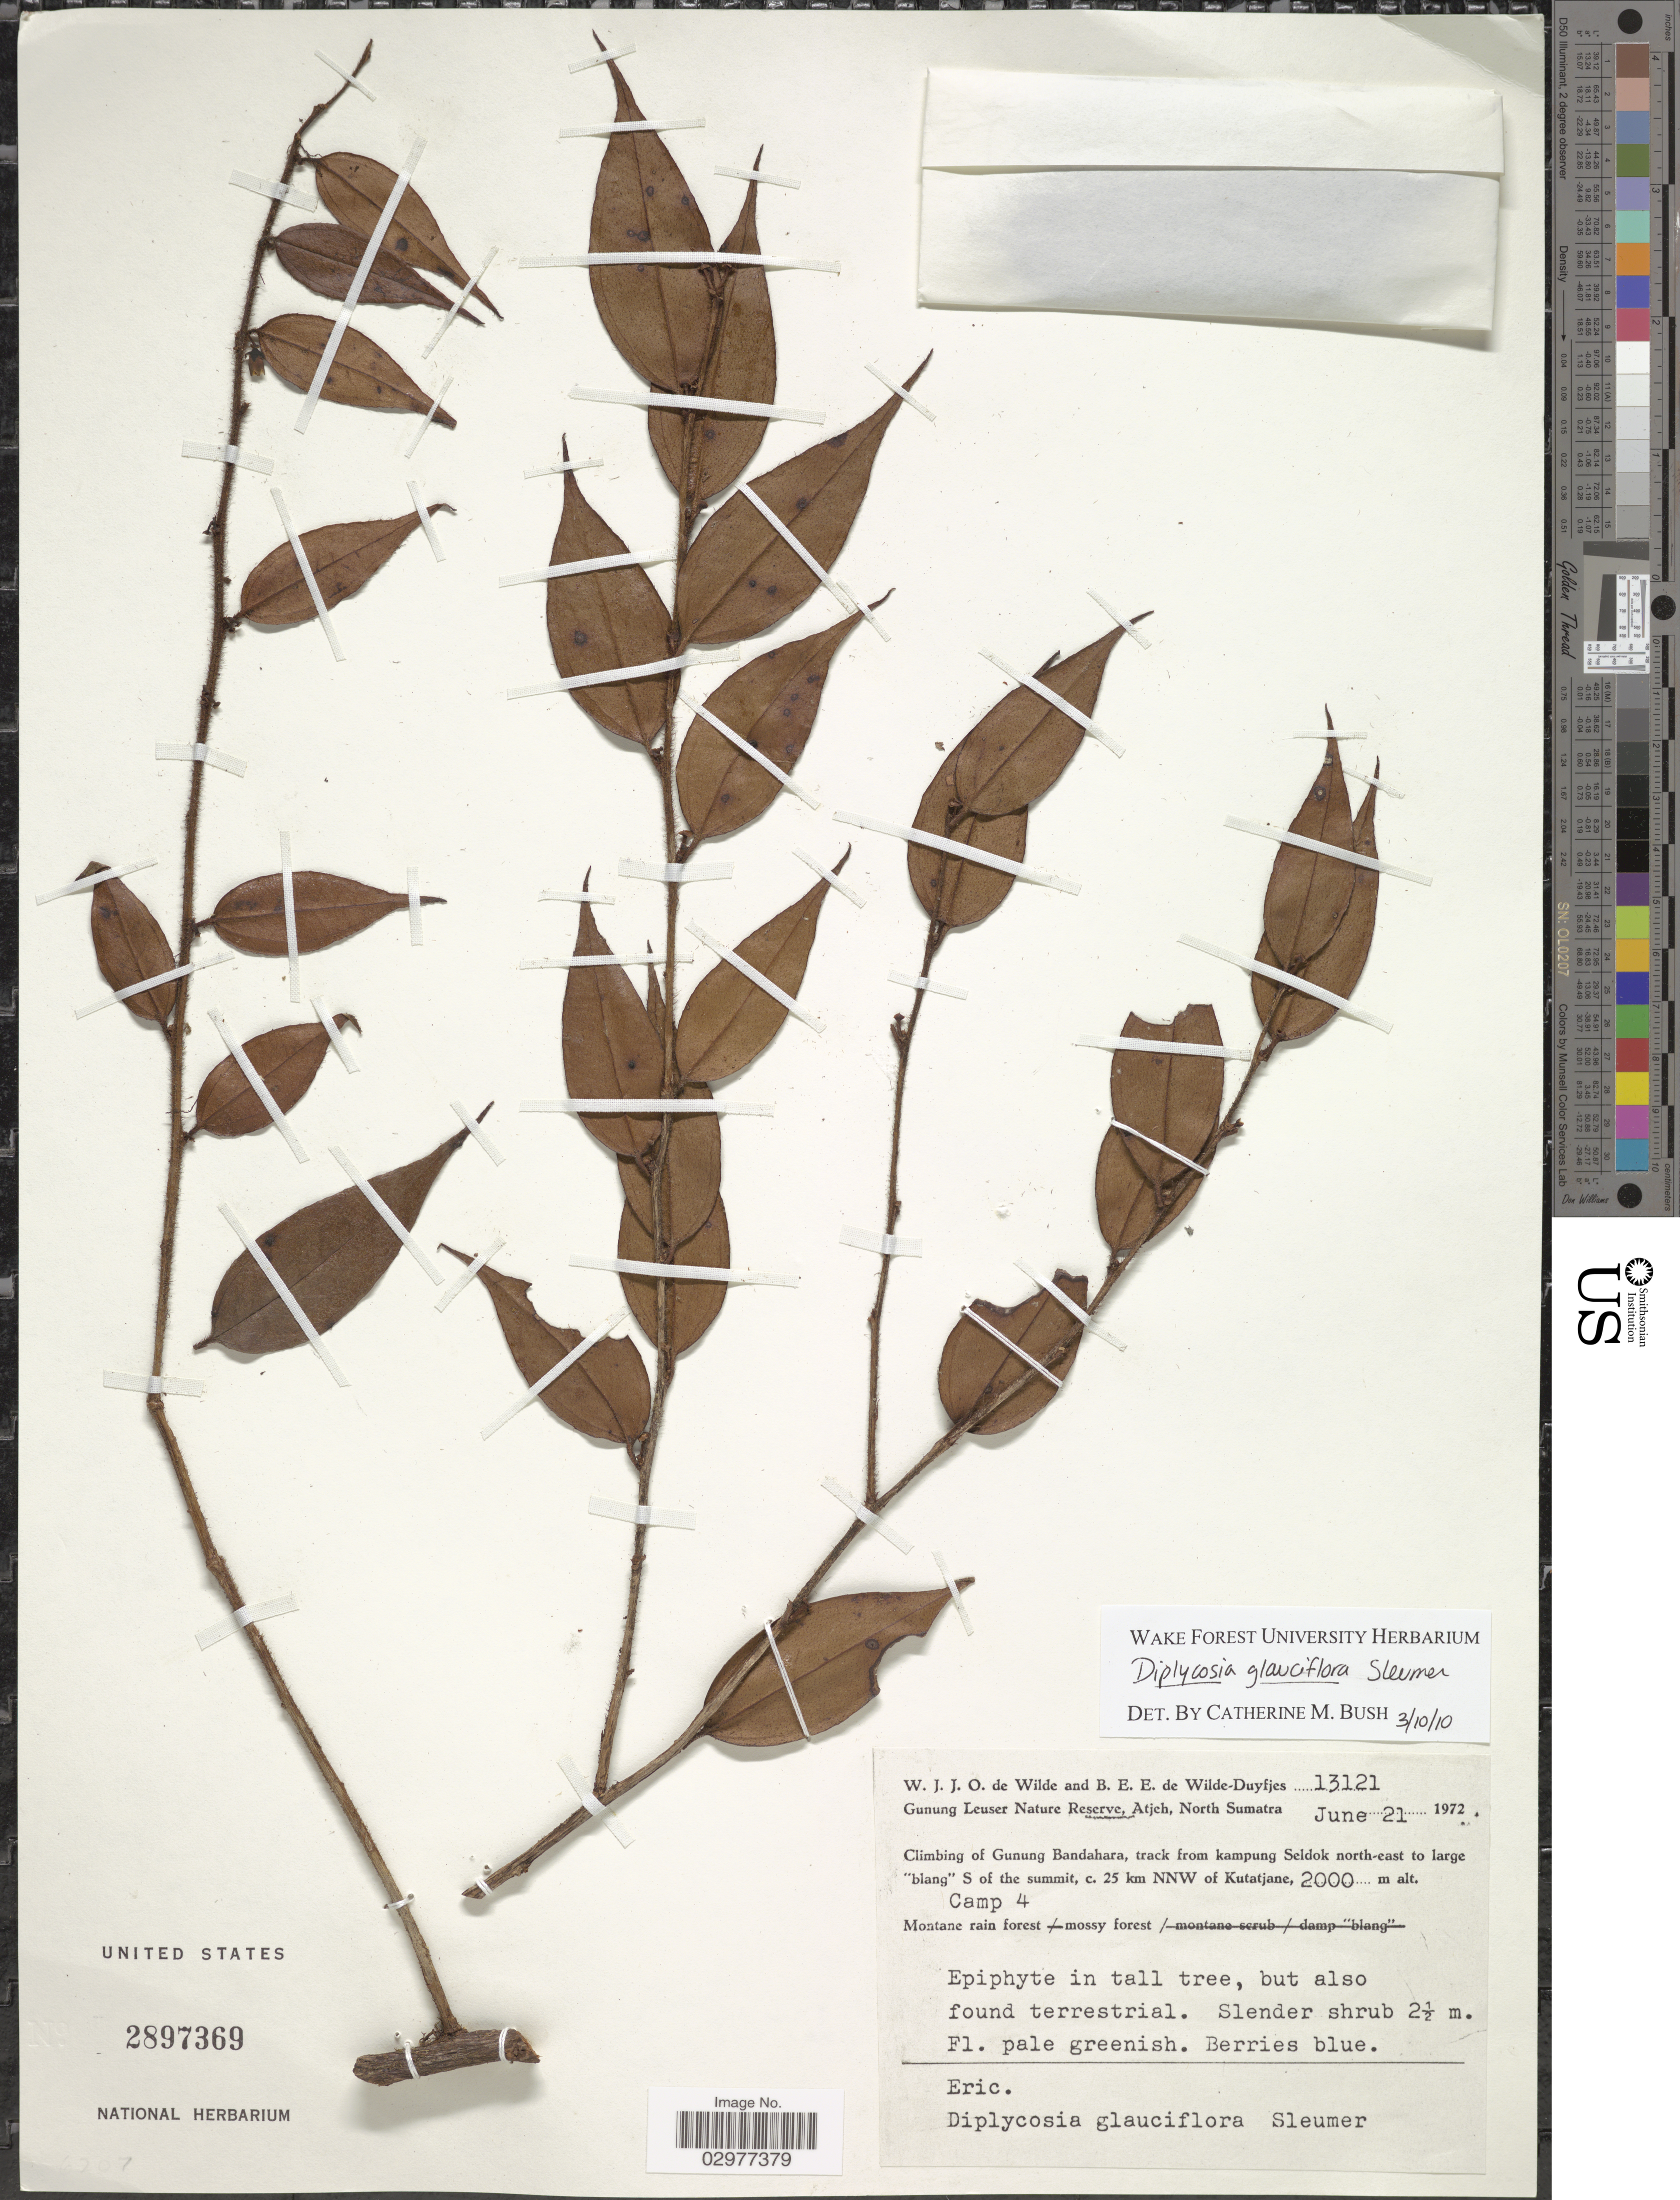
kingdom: Plantae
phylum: Tracheophyta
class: Magnoliopsida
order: Ericales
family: Ericaceae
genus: Diplycosia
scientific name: Diplycosia glauciflora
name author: Sleumer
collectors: W. J. de Wilde & B. E. de Wilde-Duyfjes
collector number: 13121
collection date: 1972-06-21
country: Indonesia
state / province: Sumatra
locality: Gunung Leuser Nature Reserve, Atjeh, North Sumatra. Climbing of Gunung Bandahara, track from kampung Seldok north-east to large "blang" S of the summit, c. 25 km NNW of Kutatjane. Camp 4.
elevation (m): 2000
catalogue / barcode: US 2897369